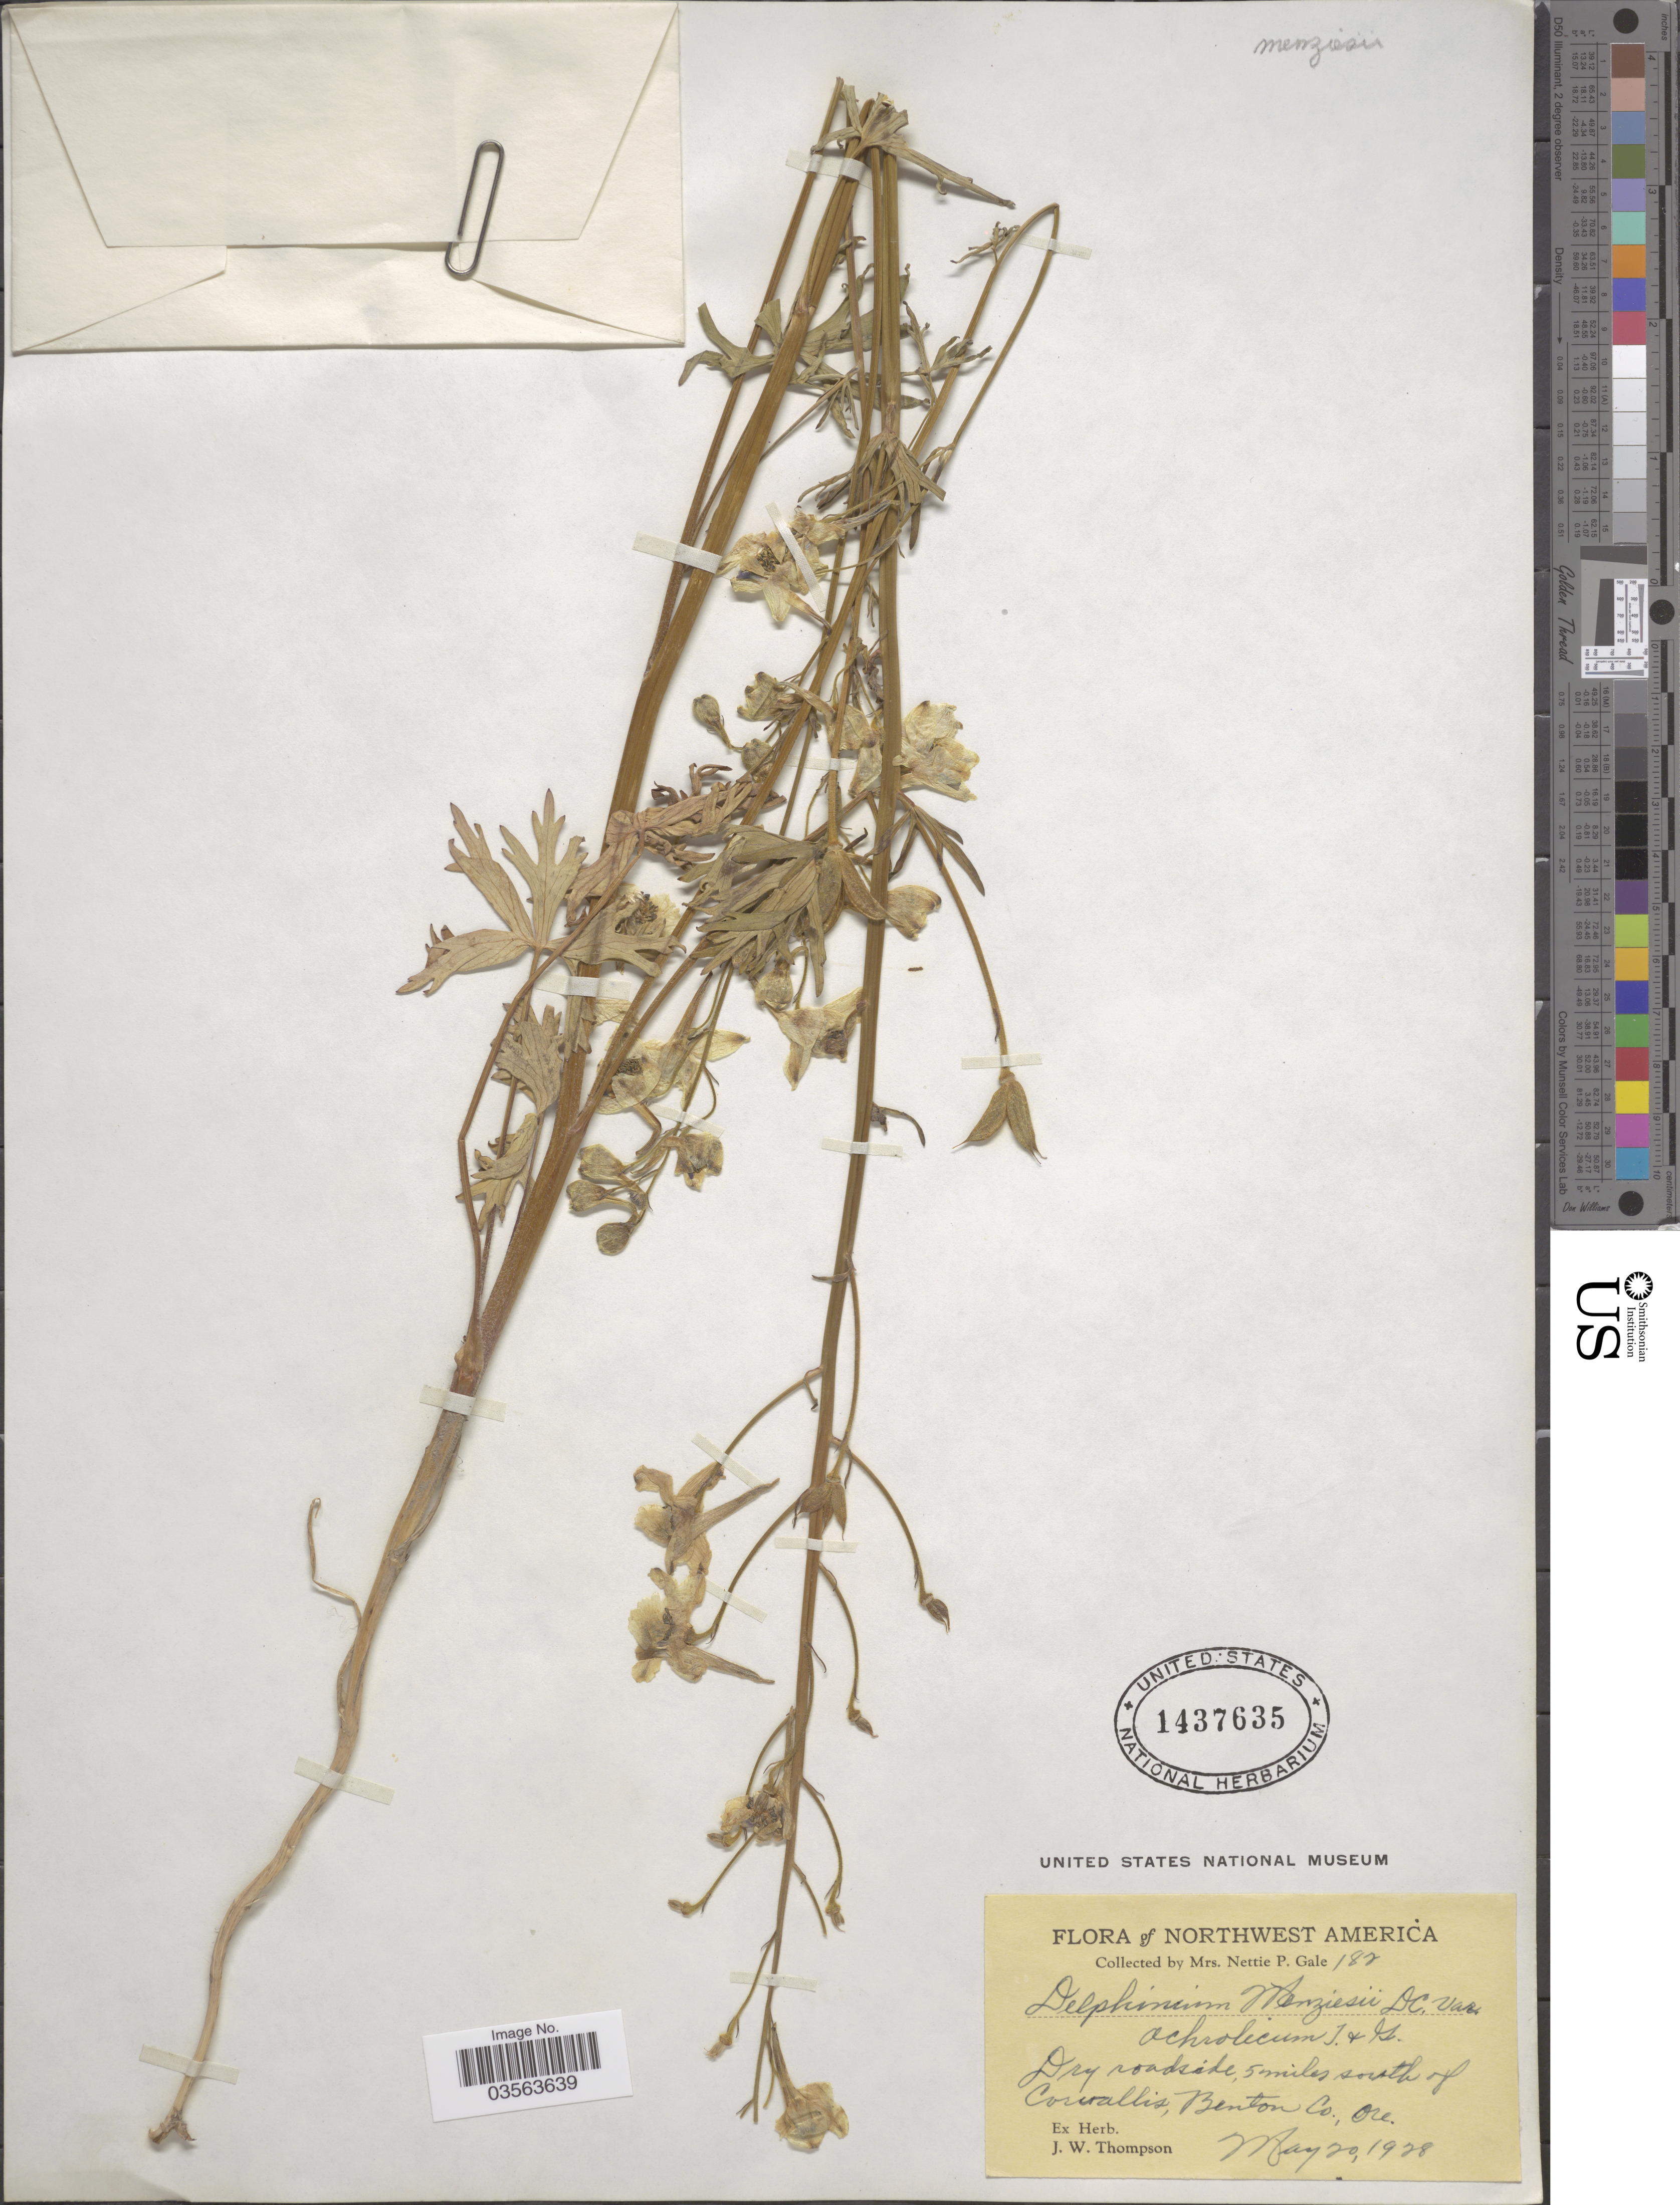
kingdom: Plantae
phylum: Tracheophyta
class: Magnoliopsida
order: Ranunculales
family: Ranunculaceae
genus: Delphinium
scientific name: Delphinium menziesii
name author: DC.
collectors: N. Gale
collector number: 182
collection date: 1928-05-20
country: United States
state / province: Oregon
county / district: Benton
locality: Northwest America. Dry roadside, 5 miles south of Corvallis, Benton Co.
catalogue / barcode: US 1437635